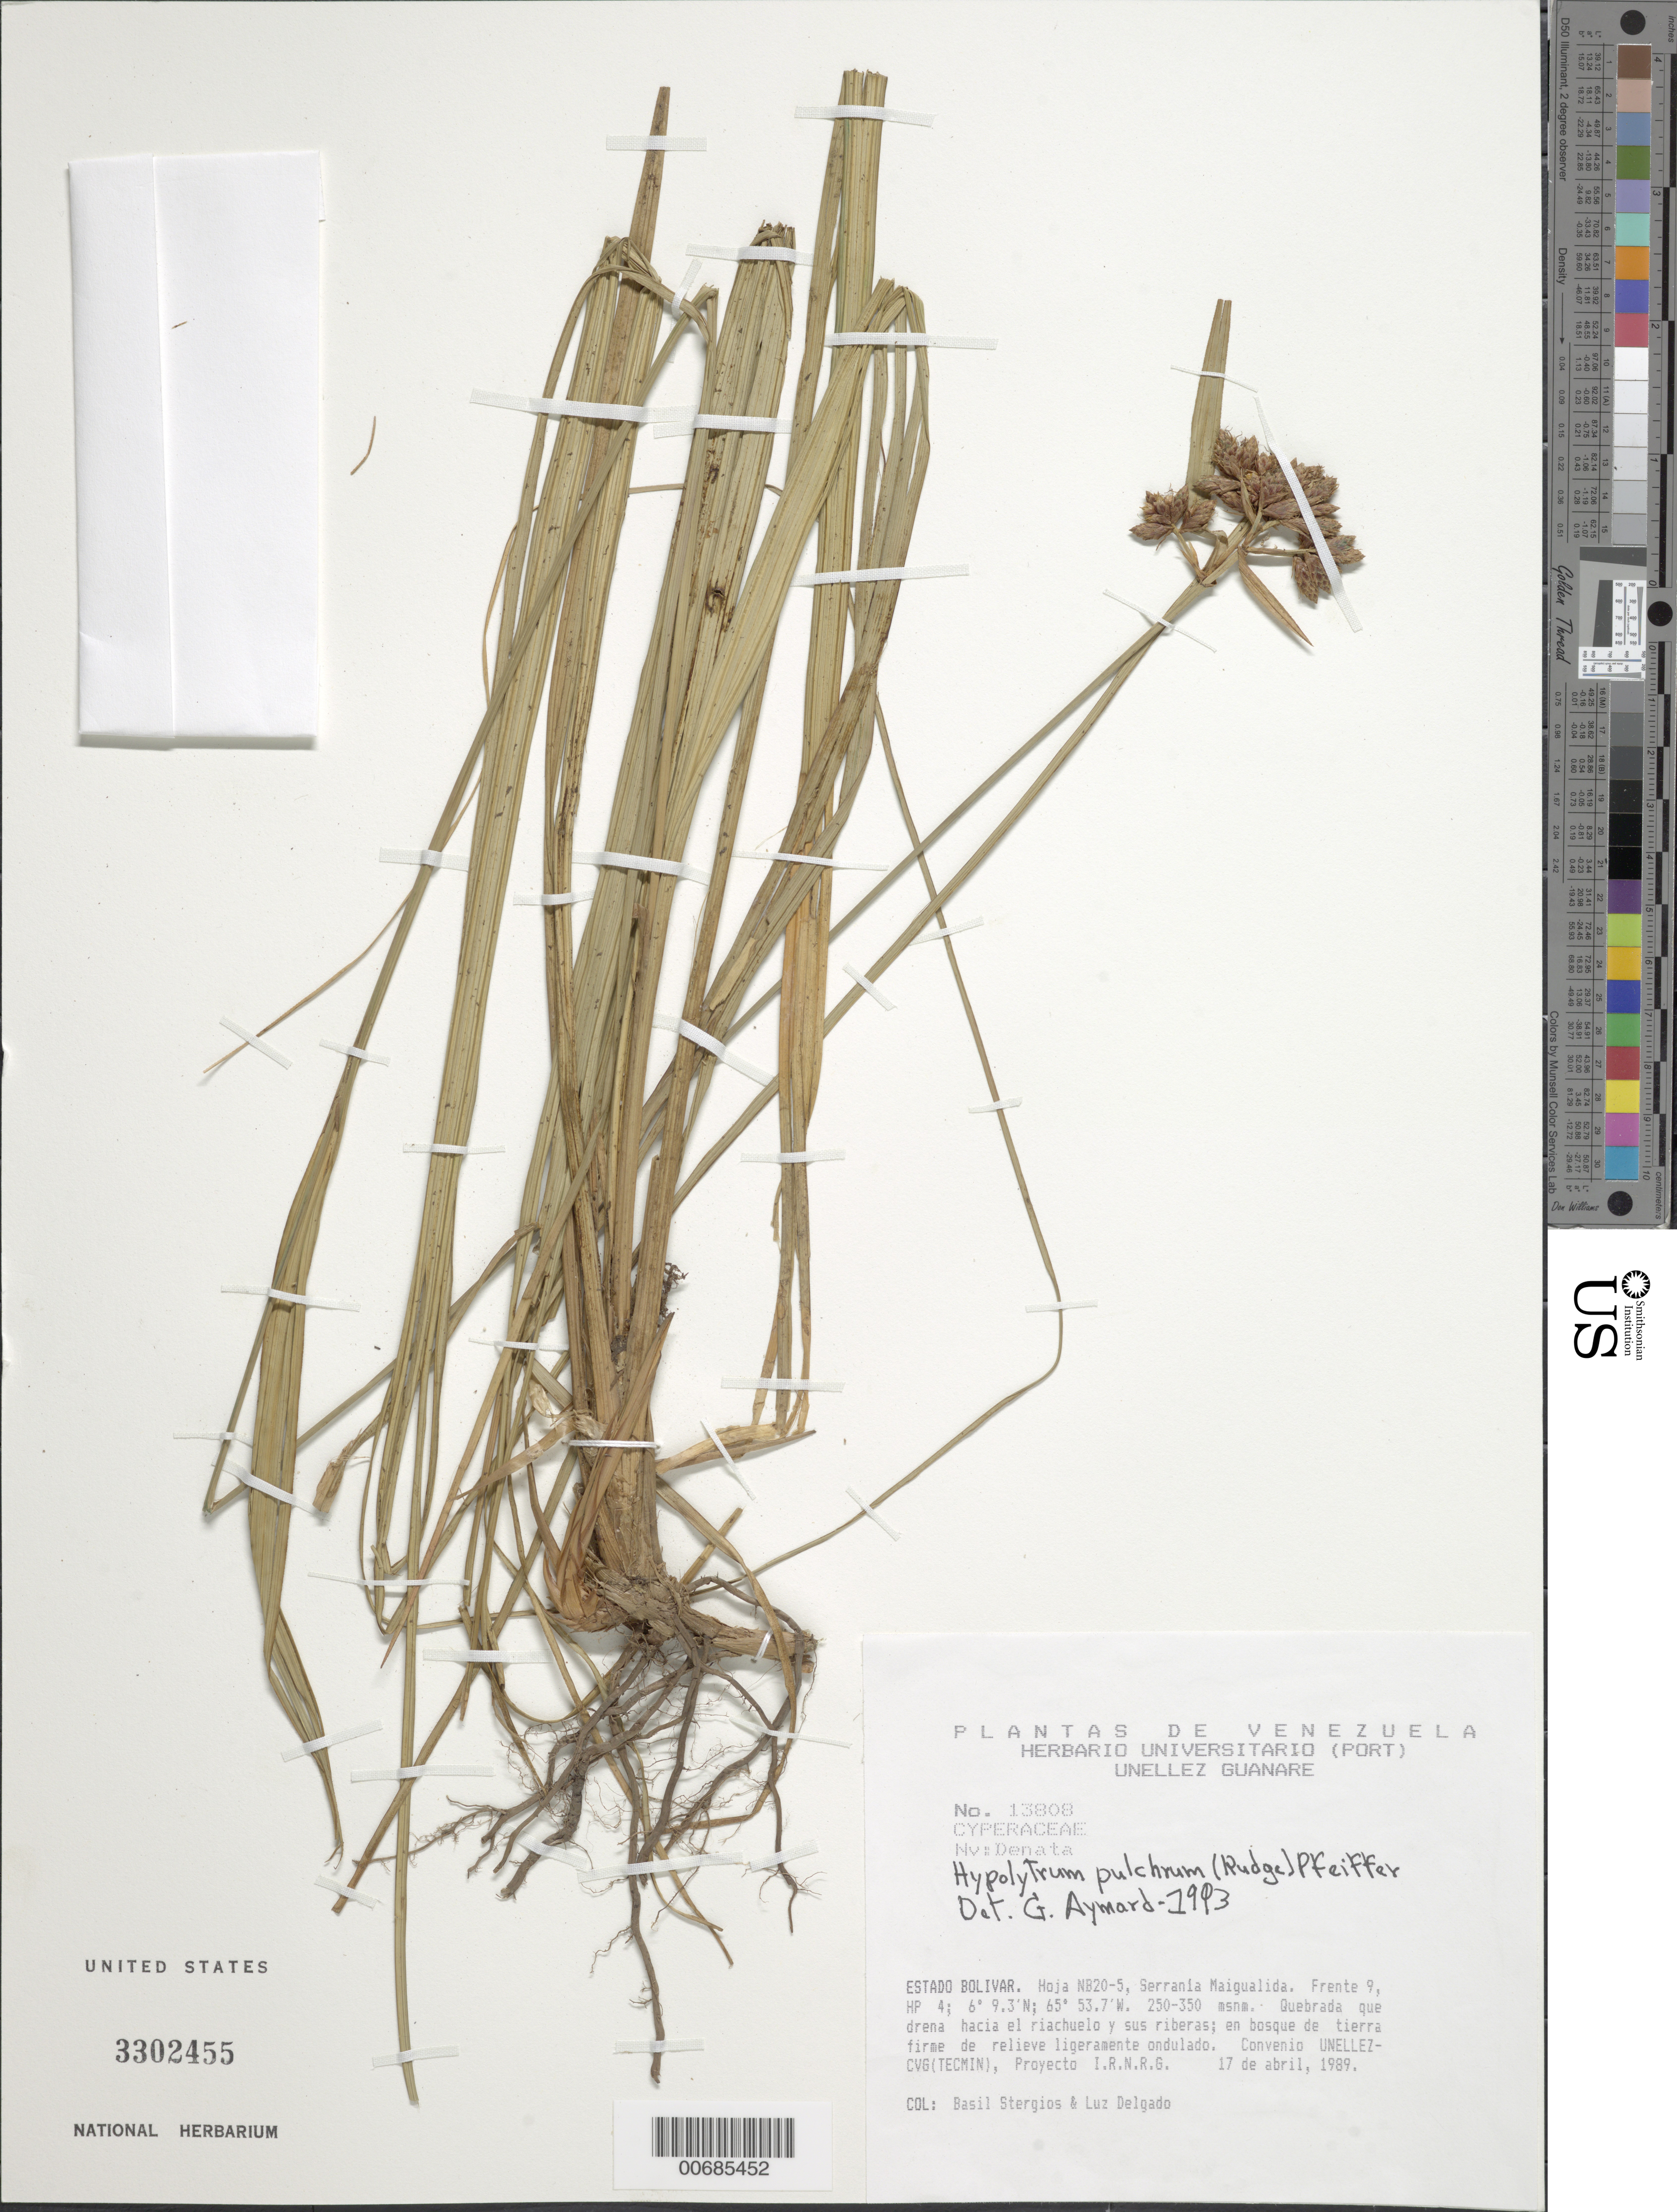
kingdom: Plantae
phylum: Tracheophyta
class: Liliopsida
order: Poales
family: Cyperaceae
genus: Hypolytrum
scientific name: Hypolytrum pulchrum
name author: (Rudge) H. Pfeiff.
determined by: Aymard C., G. A., (PORT), Univ. Nac. Exp. de los Llanos Ezequiel Zamora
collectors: B. G. Stergios & L. Delgado V.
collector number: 13808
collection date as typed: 17-Apr-89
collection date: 1989-04-17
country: Venezuela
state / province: Bolívar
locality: Serrania Maigualida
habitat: Quebrada que drena hacia el riachuelo y sus riberas; en bosque de tierra firme de relieve ligeramente ondulado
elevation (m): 250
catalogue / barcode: US 3302455